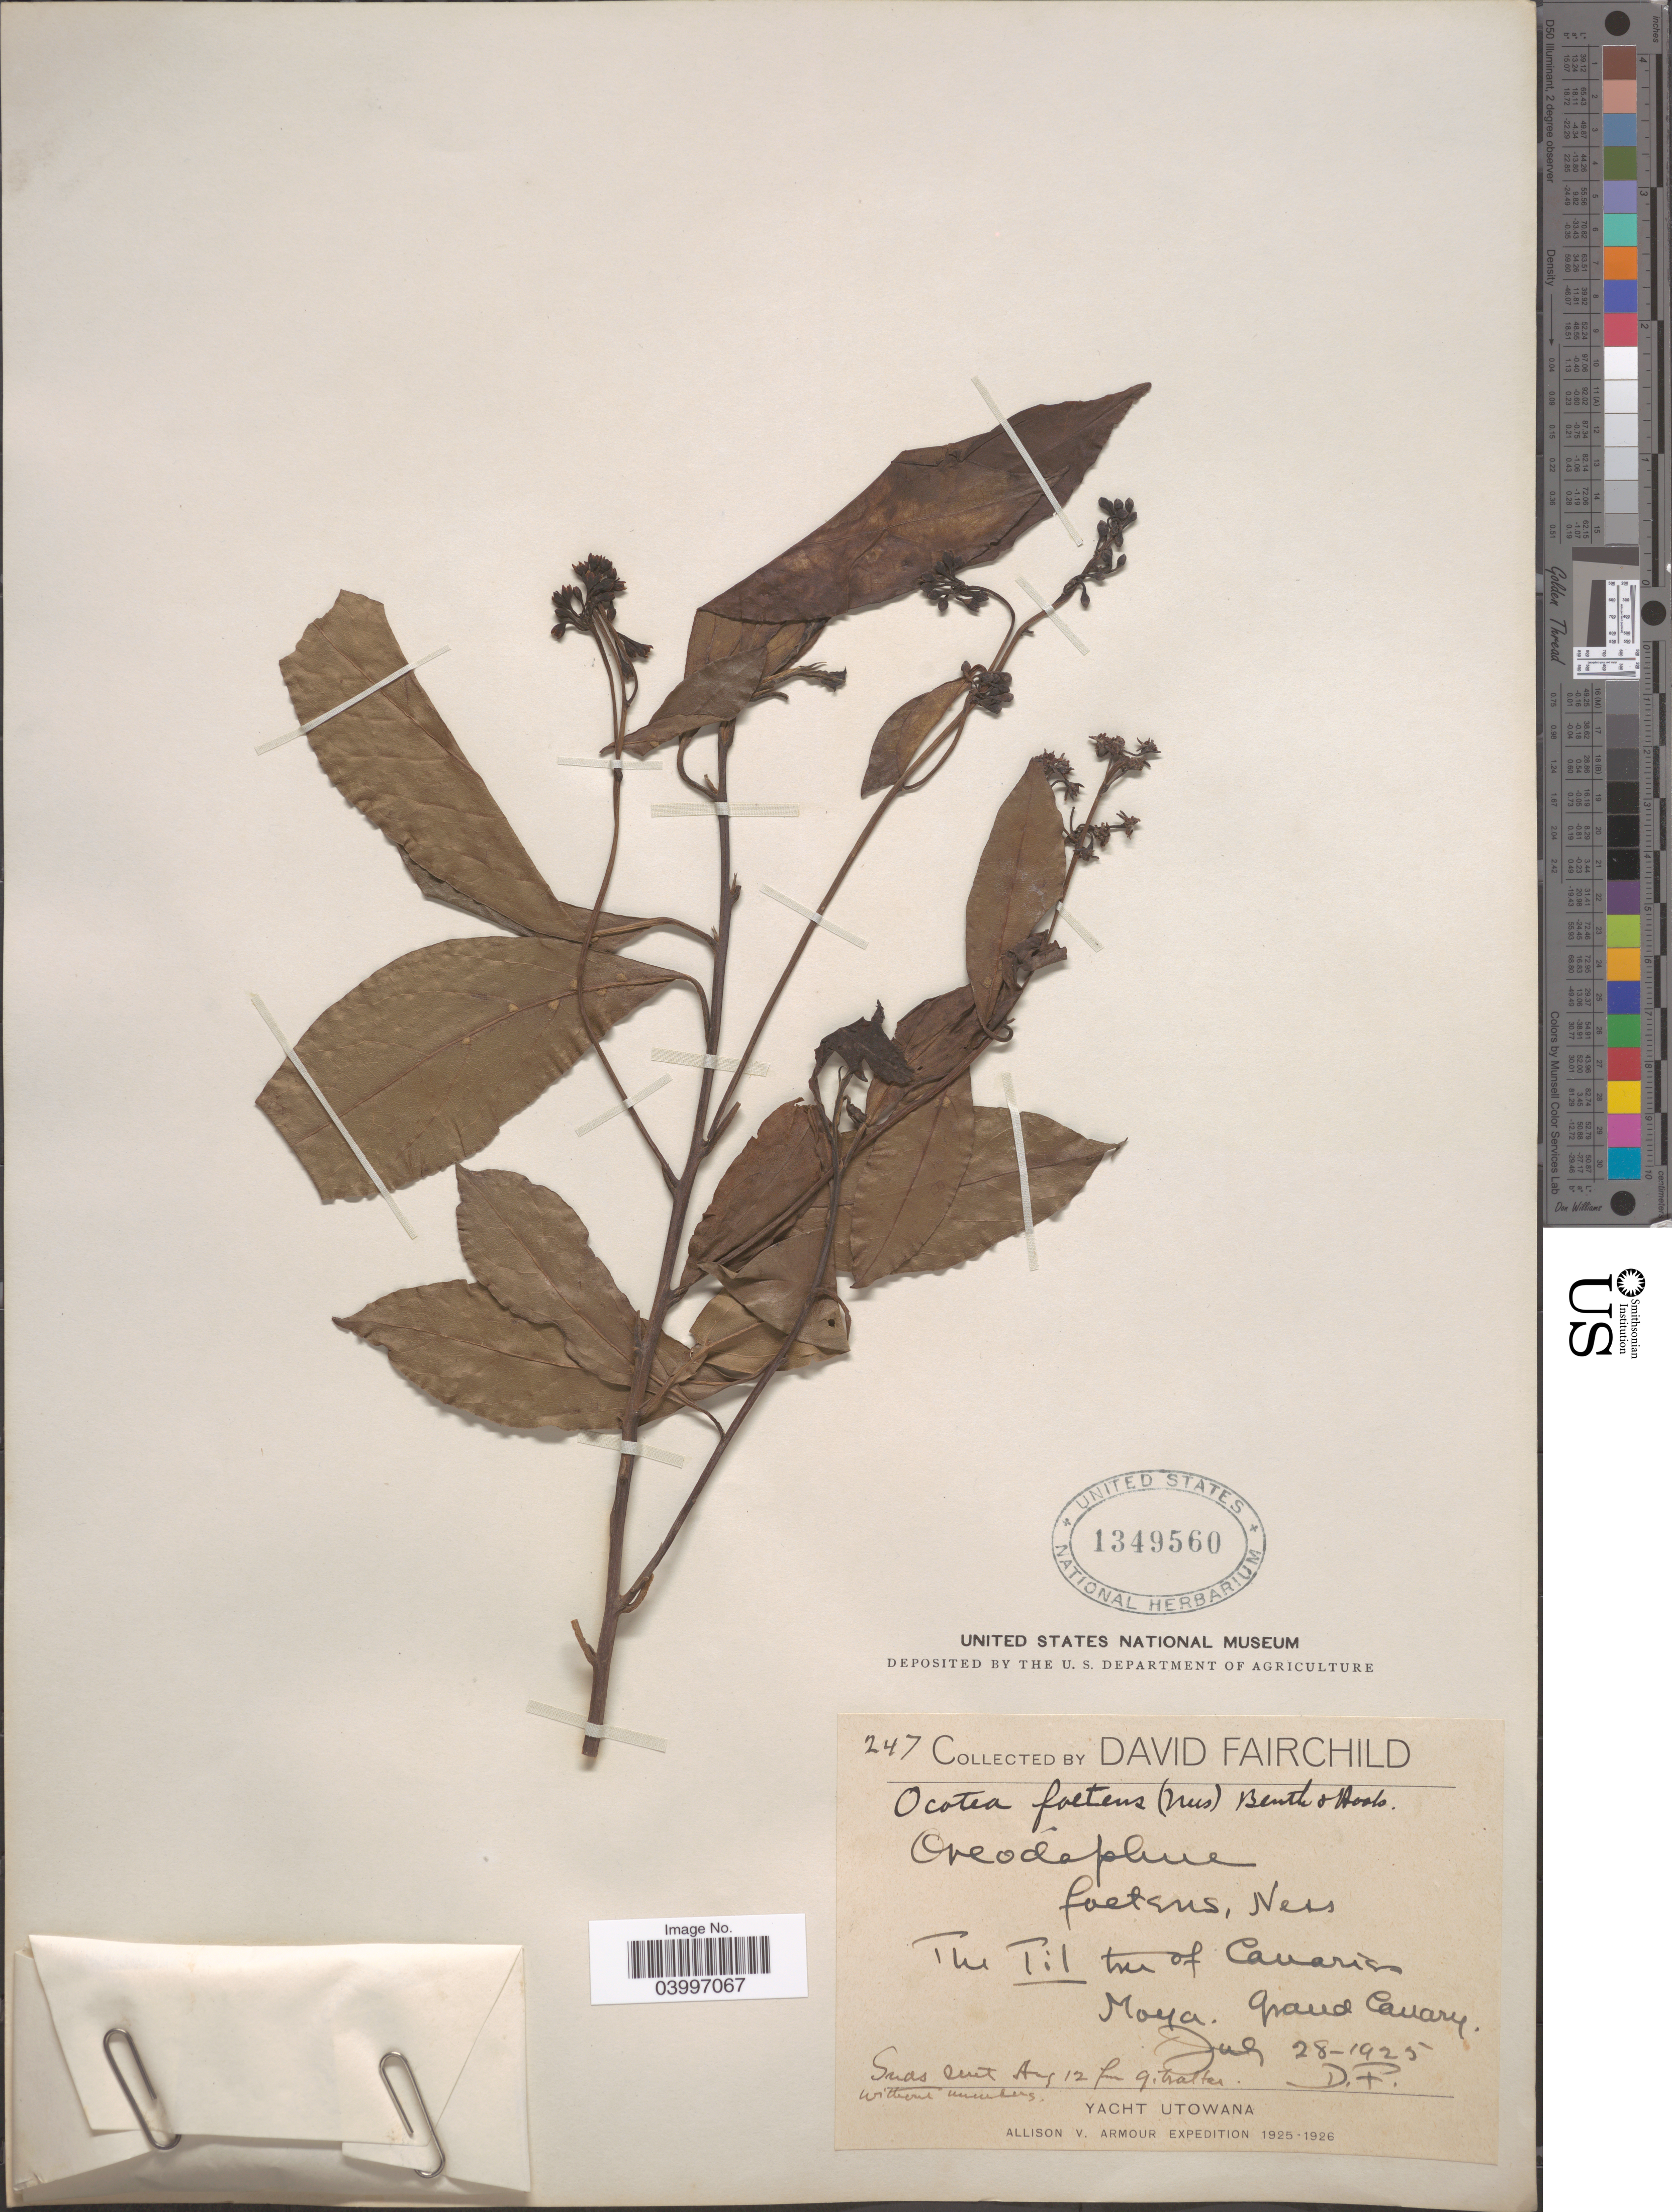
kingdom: Plantae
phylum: Tracheophyta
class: Magnoliopsida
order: Laurales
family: Lauraceae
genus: Ocotea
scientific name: Ocotea foetens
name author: Benth. & Hook. f.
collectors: D. Fairchild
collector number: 247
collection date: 1925-07-28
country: Spain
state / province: Canarias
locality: The Til tru of Canarias, Moya, Grand Canary.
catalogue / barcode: US 1349560